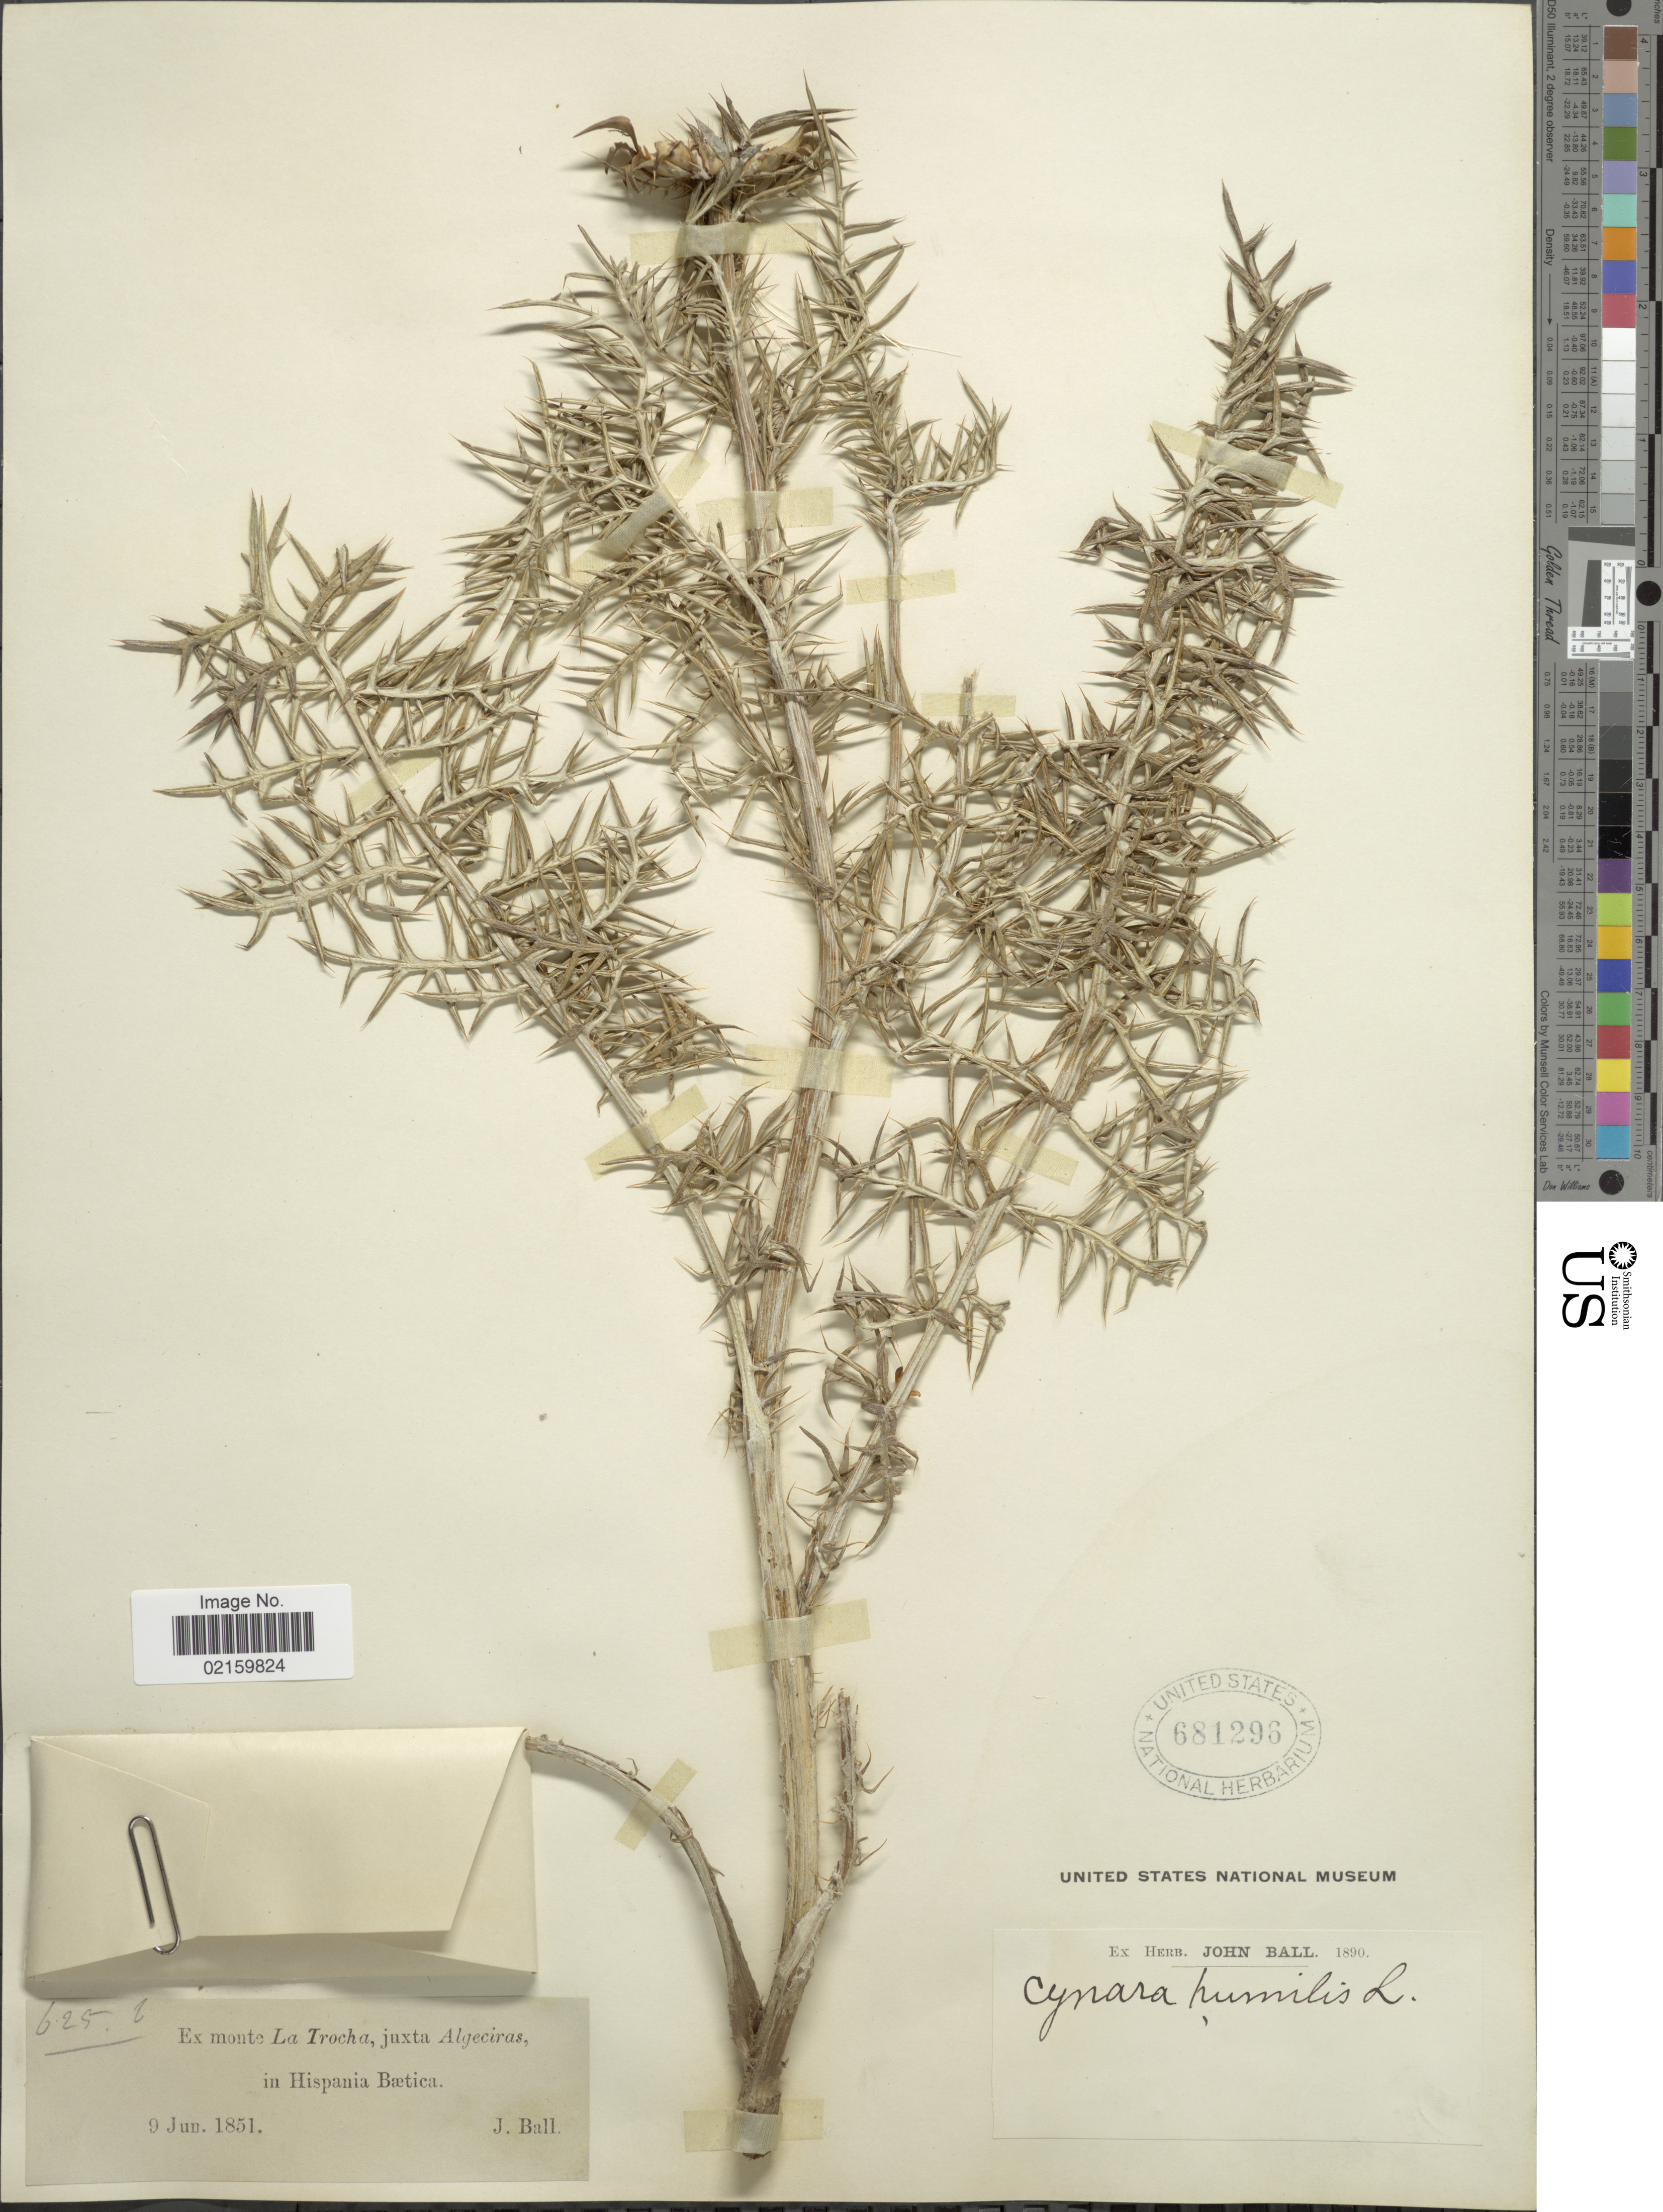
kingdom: Plantae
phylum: Tracheophyta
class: Magnoliopsida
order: Asterales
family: Asteraceae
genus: Cynara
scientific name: Cynara humilis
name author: L.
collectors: J. Ball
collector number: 625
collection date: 1851-06-09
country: Spain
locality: La Trocha Algecoras in Hispania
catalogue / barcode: US 681296